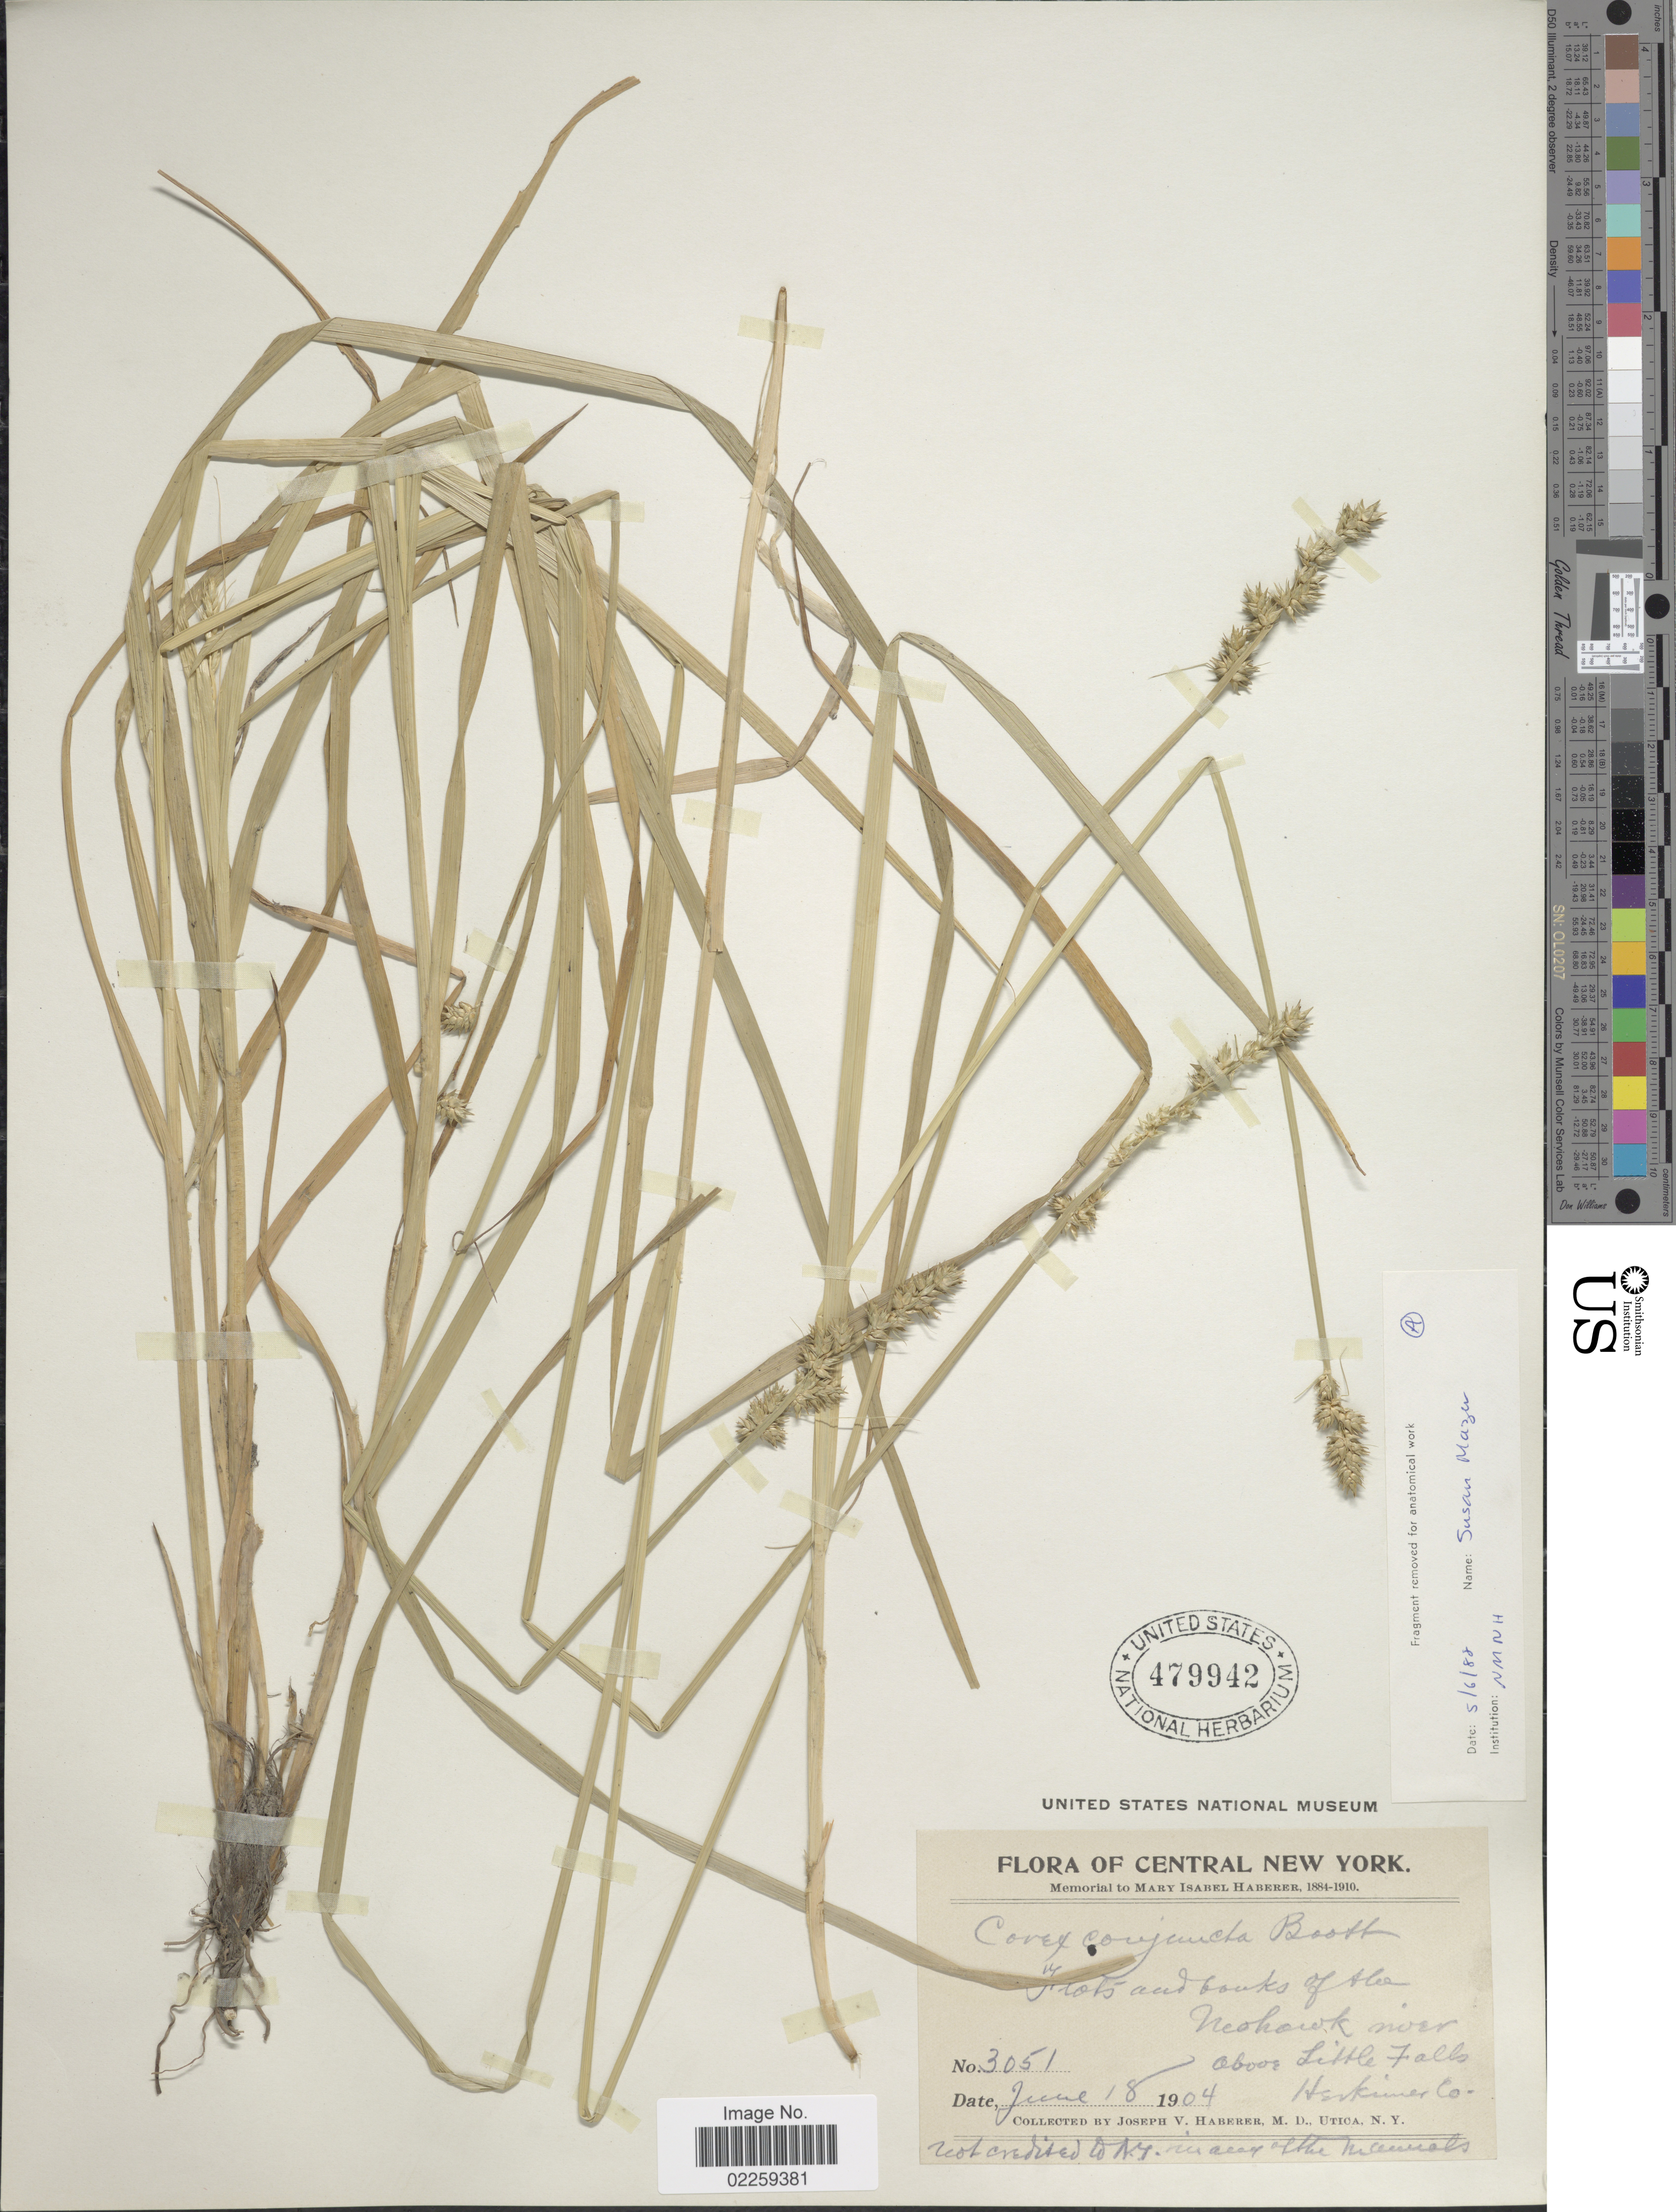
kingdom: Plantae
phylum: Tracheophyta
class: Liliopsida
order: Poales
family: Cyperaceae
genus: Carex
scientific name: Carex conjuncta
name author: Boott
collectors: J. V. Haberer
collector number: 3051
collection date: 1904-06-18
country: United States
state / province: New York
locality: Central New York, Mohawk river, above Little Falls, Herkimer Co.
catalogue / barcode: US 479942